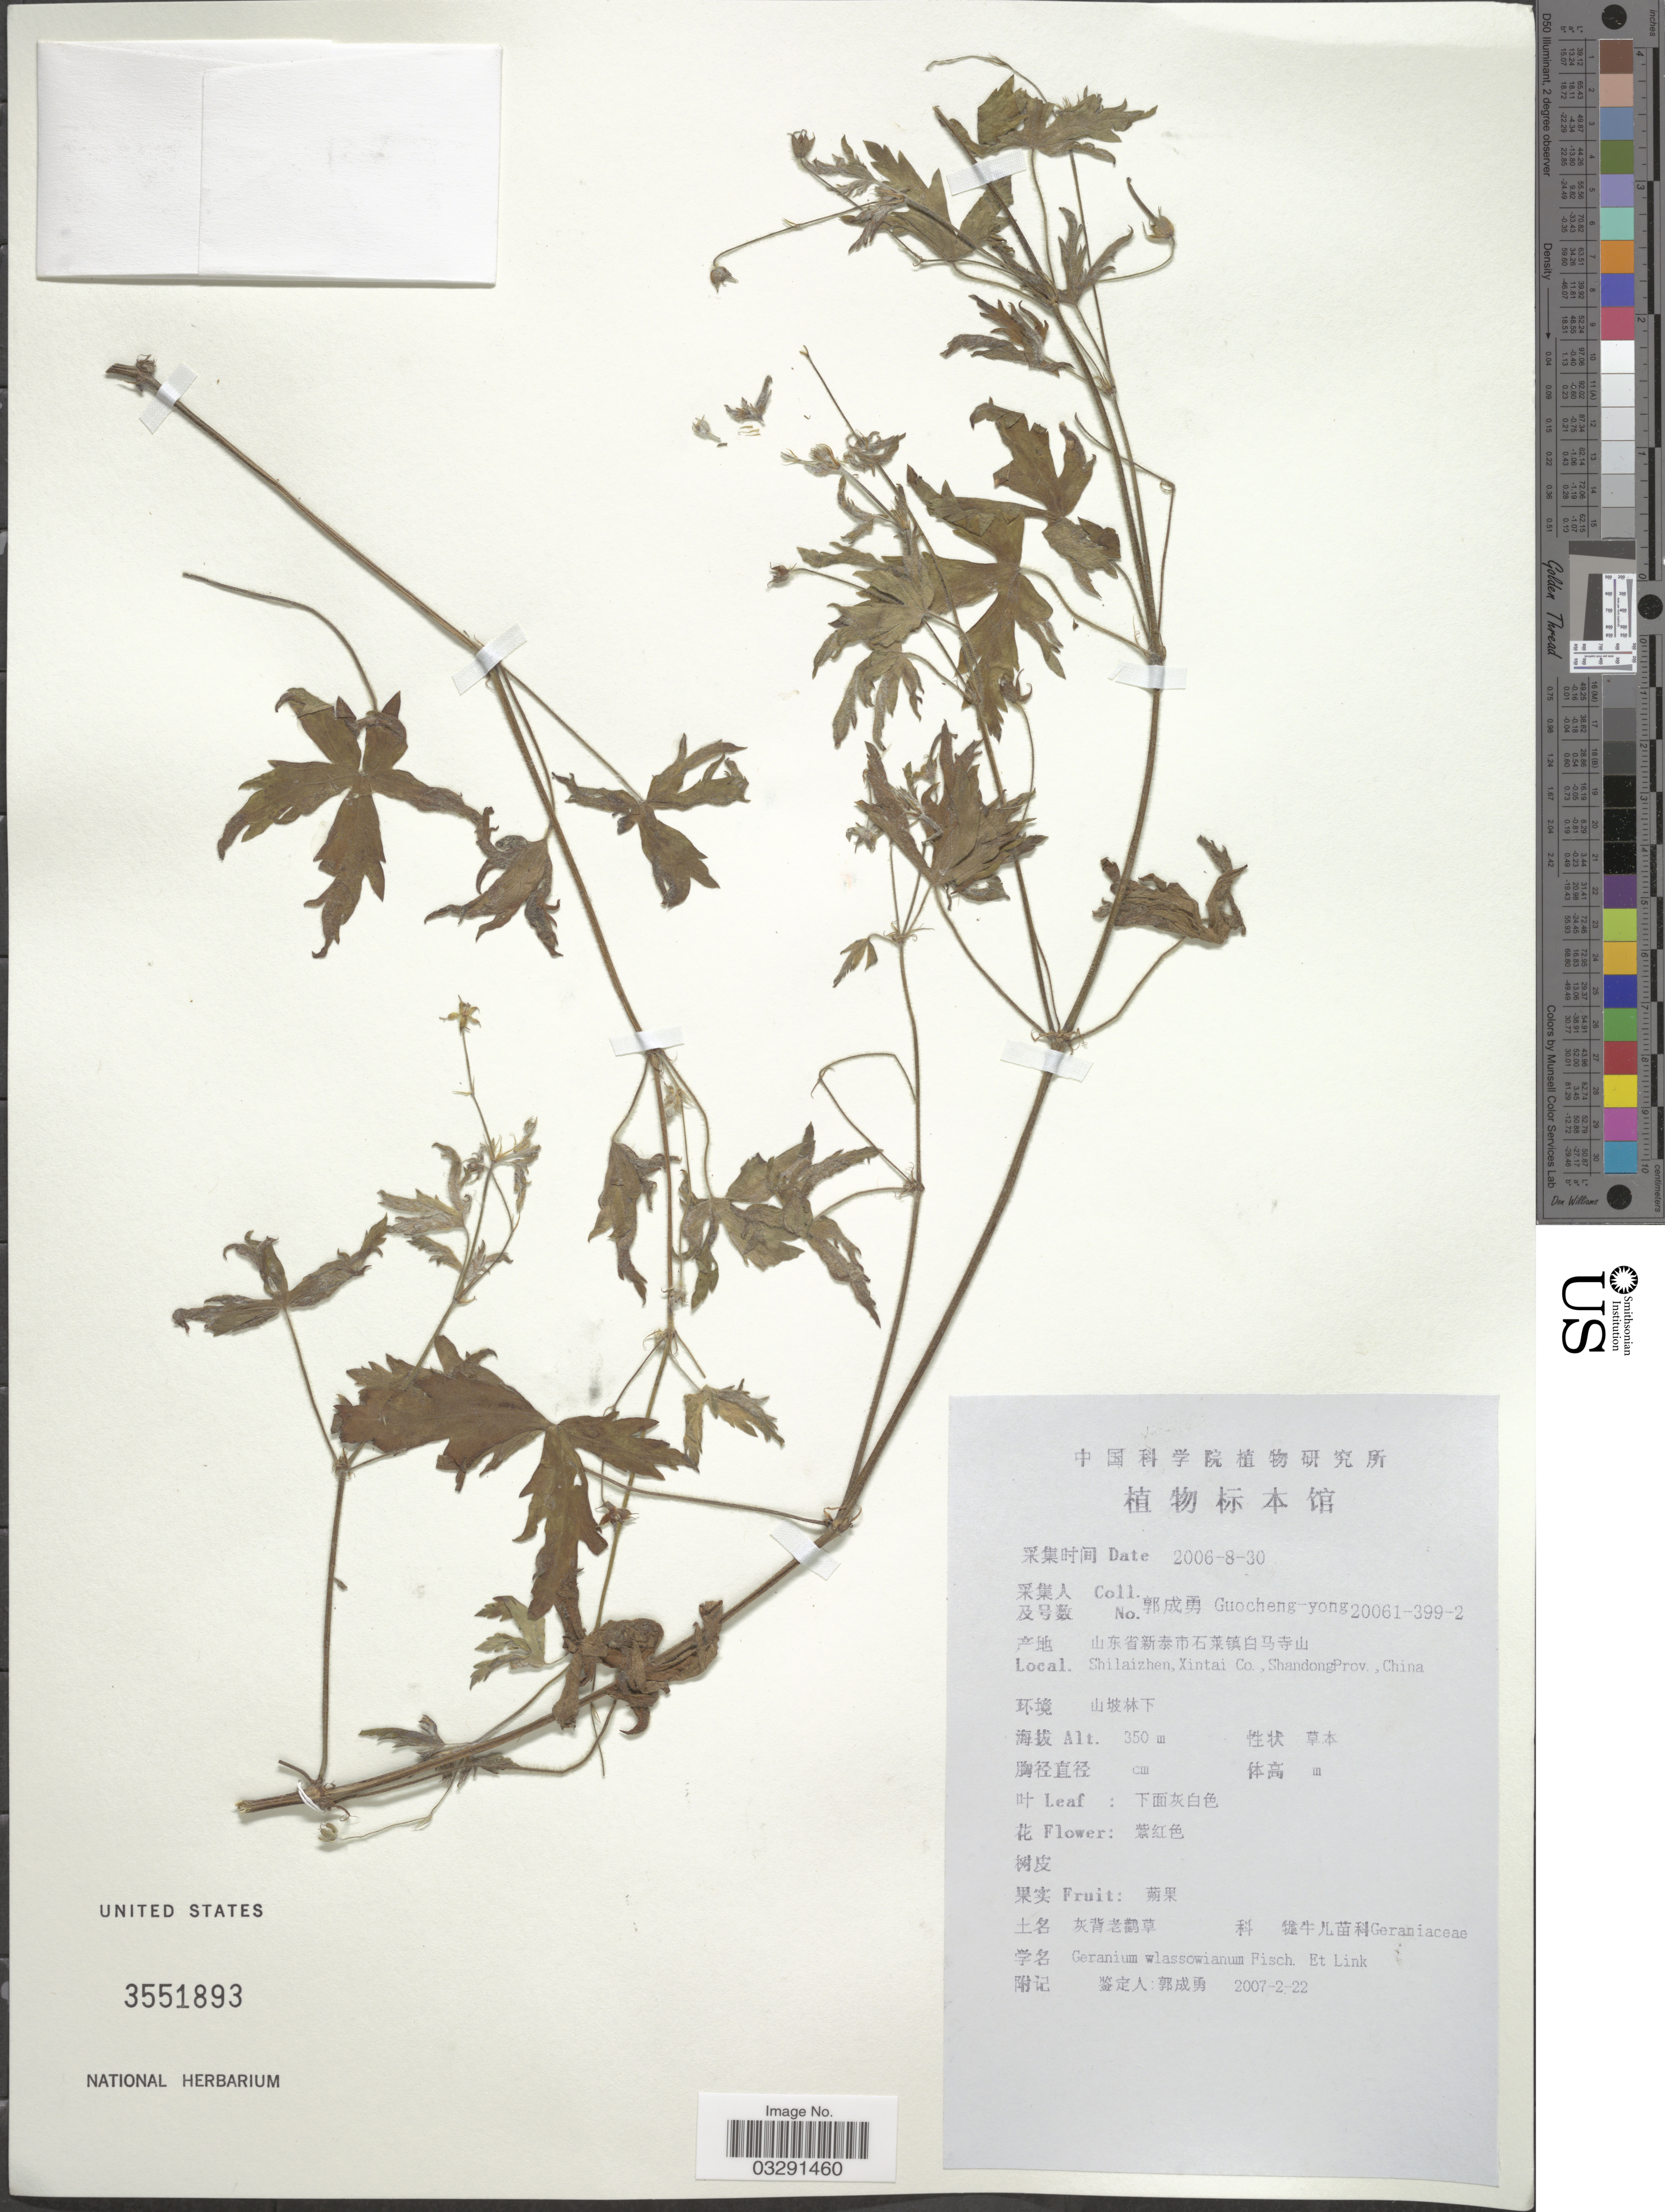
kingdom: Plantae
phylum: Tracheophyta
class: Magnoliopsida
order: Geraniales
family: Geraniaceae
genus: Geranium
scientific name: Geranium wlassovianum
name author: Fisch. ex Link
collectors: Guo cheng-yong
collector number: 20061-399-2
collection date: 2006-08-30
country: China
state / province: Shandong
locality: X. Shilaizhen, Xintai Co.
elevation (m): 350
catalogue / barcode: US 3551893